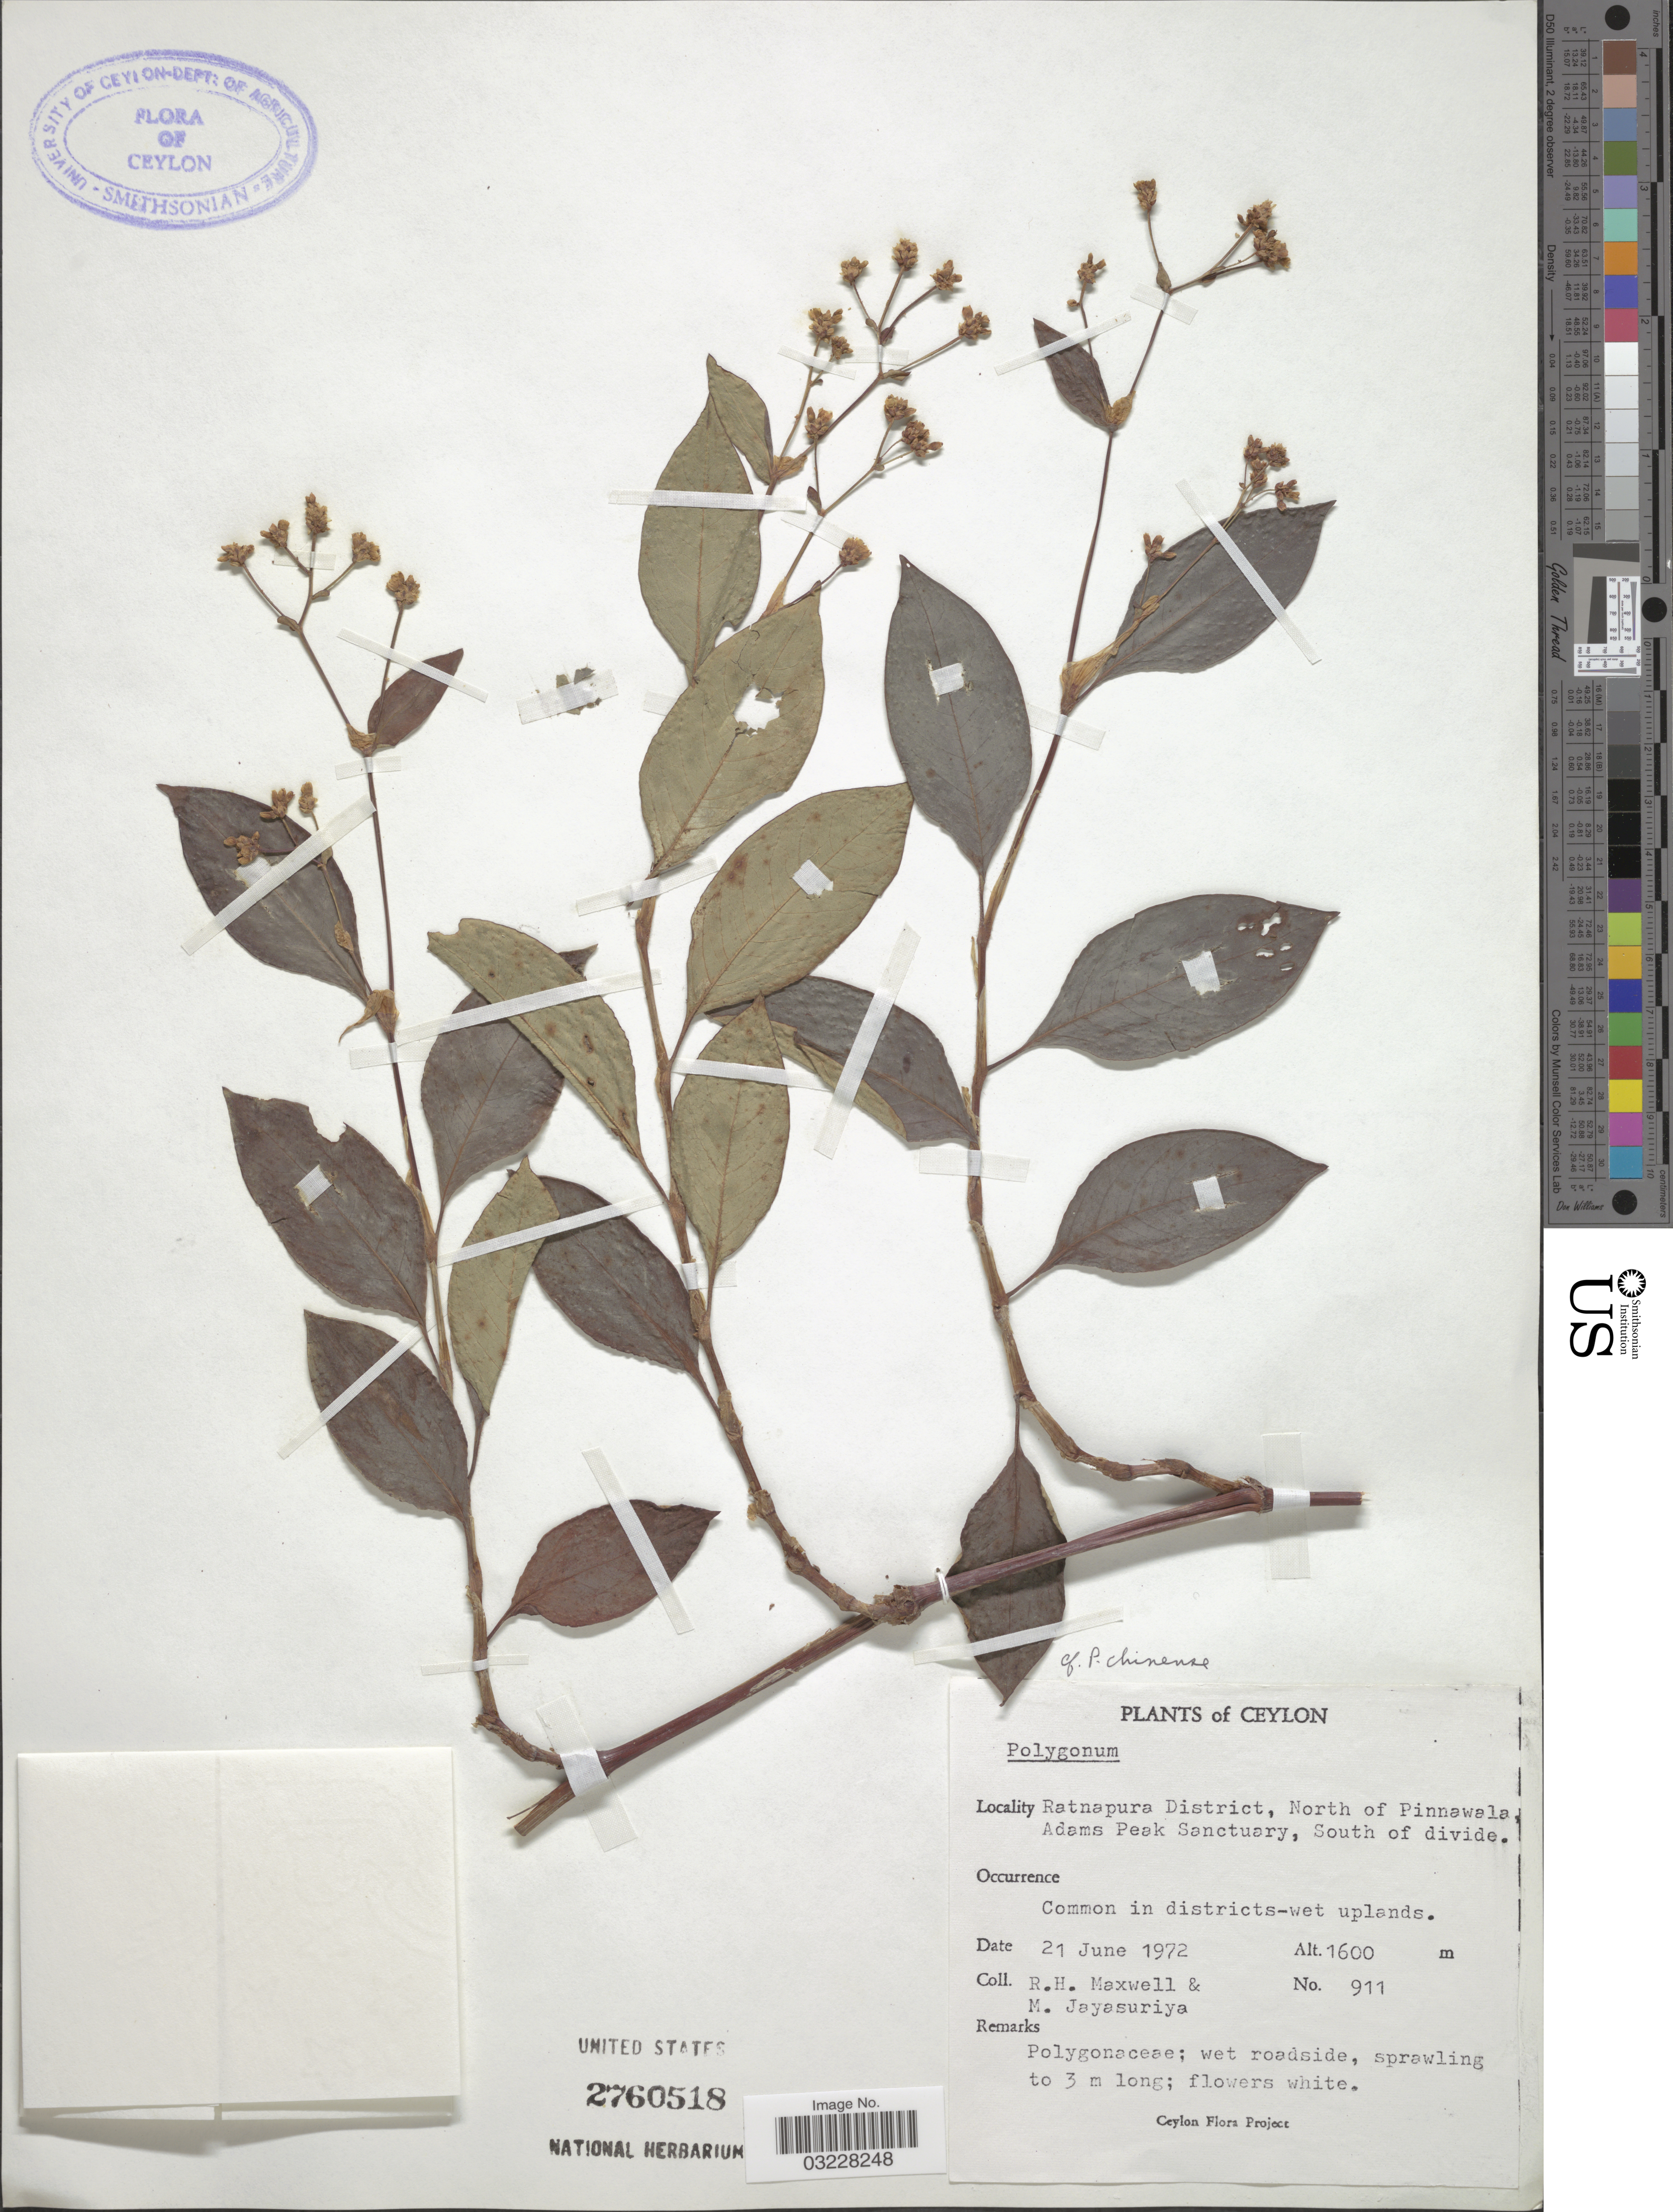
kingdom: Plantae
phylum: Tracheophyta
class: Magnoliopsida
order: Caryophyllales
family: Polygonaceae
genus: Polygonum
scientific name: Polygonum chinense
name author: L.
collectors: R. Maxwell & M. Jayasuriya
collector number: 911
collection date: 1972-06-21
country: Sri Lanka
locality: Ceylon. Ratnapura District, North of Pinnawala, Adams Peak Sanctuary, South of divide.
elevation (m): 1600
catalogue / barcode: US 2760518